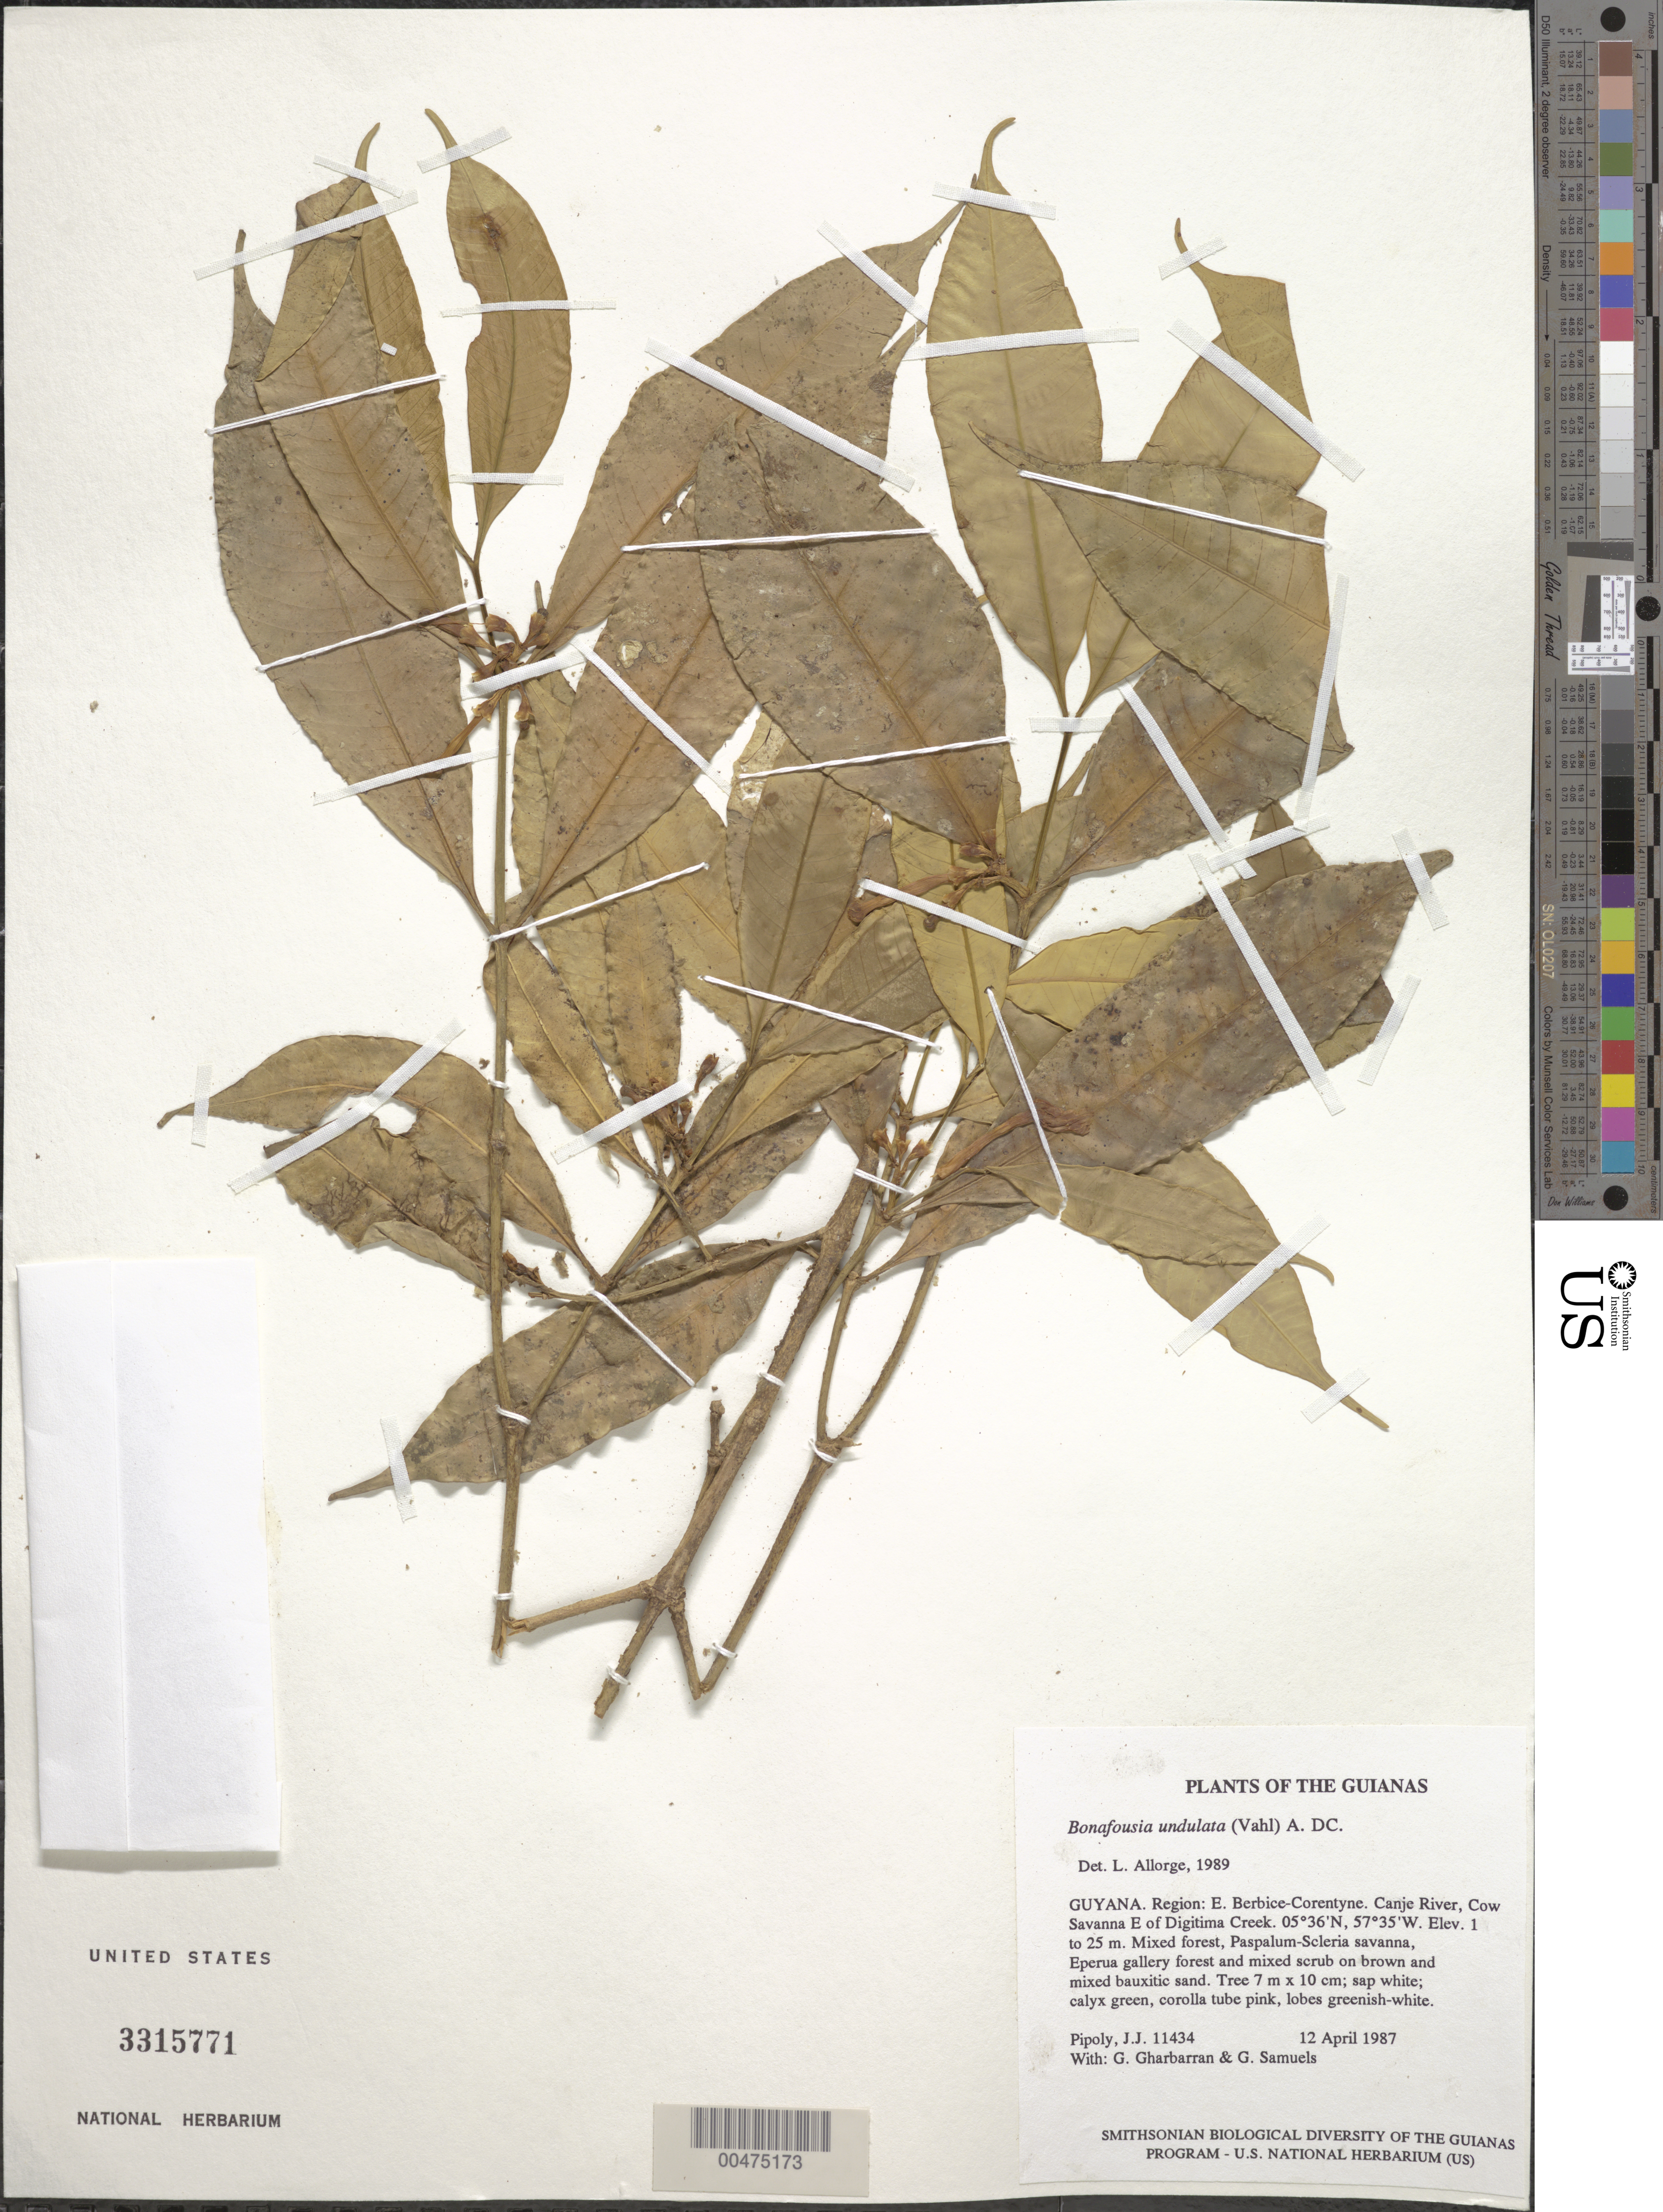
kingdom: Plantae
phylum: Tracheophyta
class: Magnoliopsida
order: Gentianales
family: Apocynaceae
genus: Bonafousia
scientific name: Bonafousia undulata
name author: (Vahl) A. DC.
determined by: Allorge, L.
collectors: J. J. Pipoly, G. Gharbarran & G. Samuels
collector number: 11434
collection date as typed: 12 April 1987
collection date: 1987-04-12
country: Guyana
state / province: E. Berbice-Corentyne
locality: Canje River, Cow Savanna E of Digitima Creek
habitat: Mixed forest, Paspalum-Scleria savanna, Eperua gallery forest and mixed scrub on brown and mixed bauxitic sand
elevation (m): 1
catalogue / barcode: US 3315771